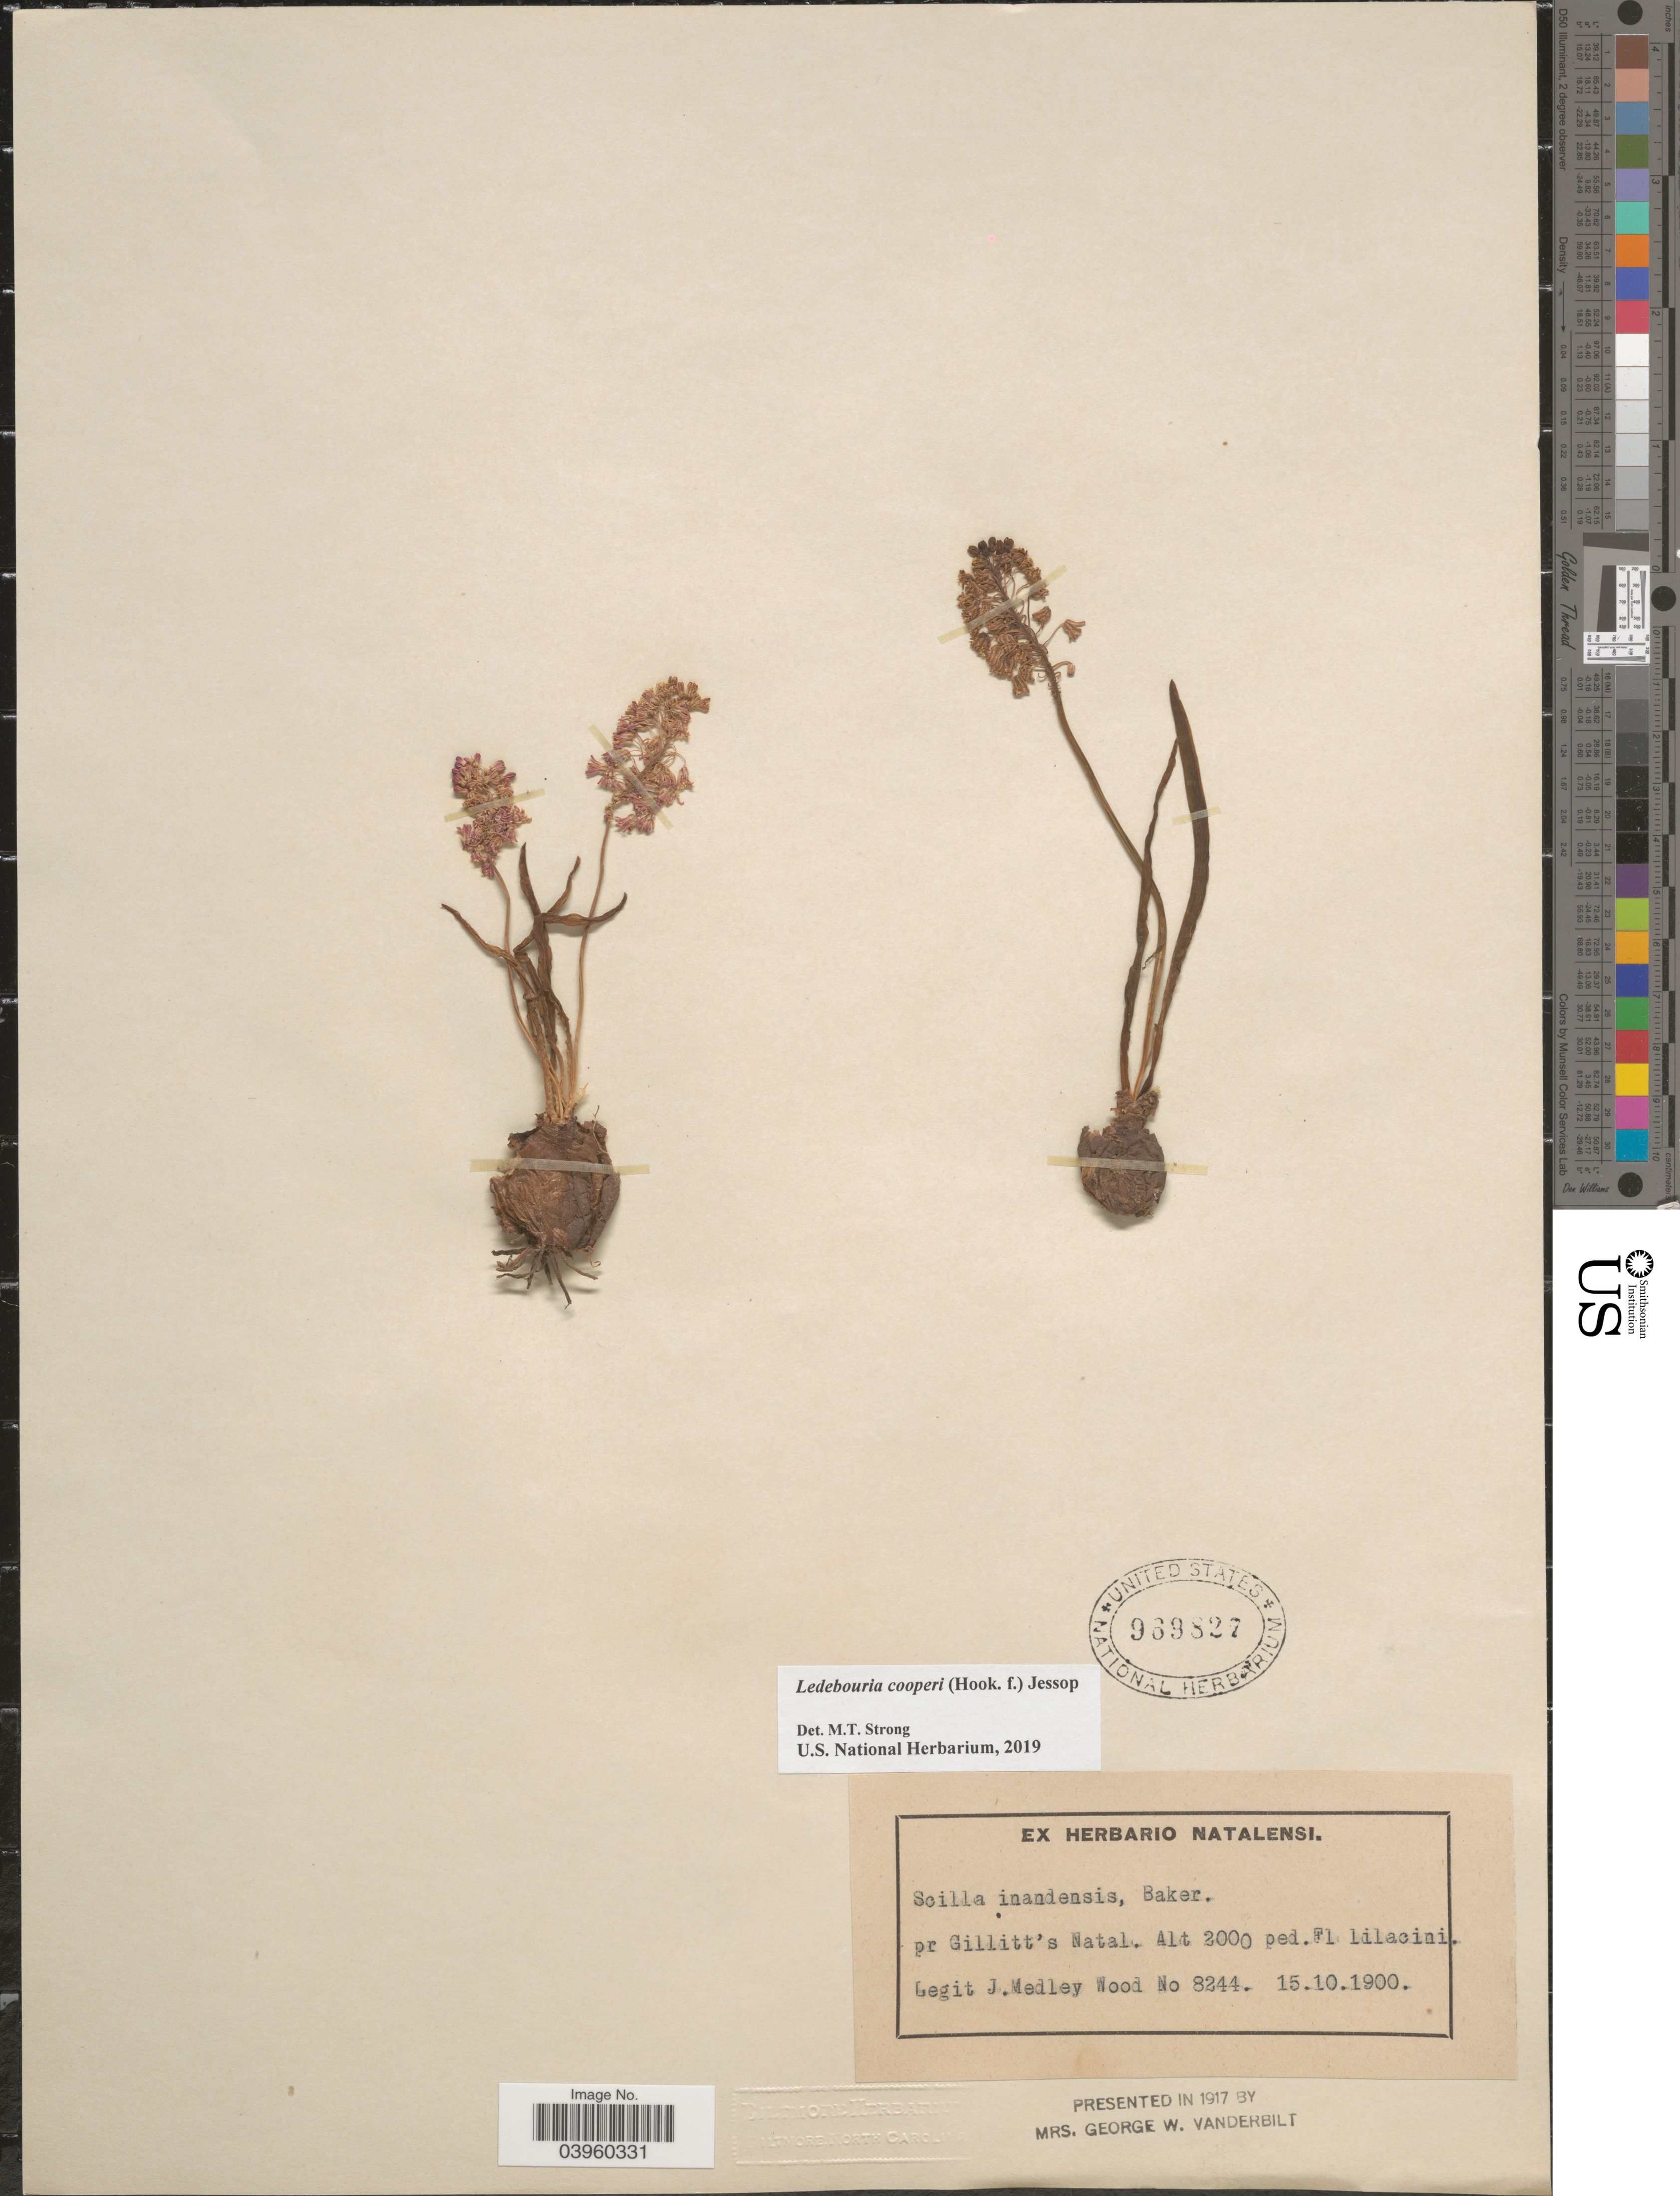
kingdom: Plantae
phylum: Tracheophyta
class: Liliopsida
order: Asparagales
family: Asparagaceae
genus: Ledebouria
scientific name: Ledebouria cooperi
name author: (Hook. f.) Jessop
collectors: J. Medley Wood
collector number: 8244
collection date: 1900-10-15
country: South Africa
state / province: KwaZulu-Natal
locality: Pr Gillitt's Natal.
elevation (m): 610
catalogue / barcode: US 969827